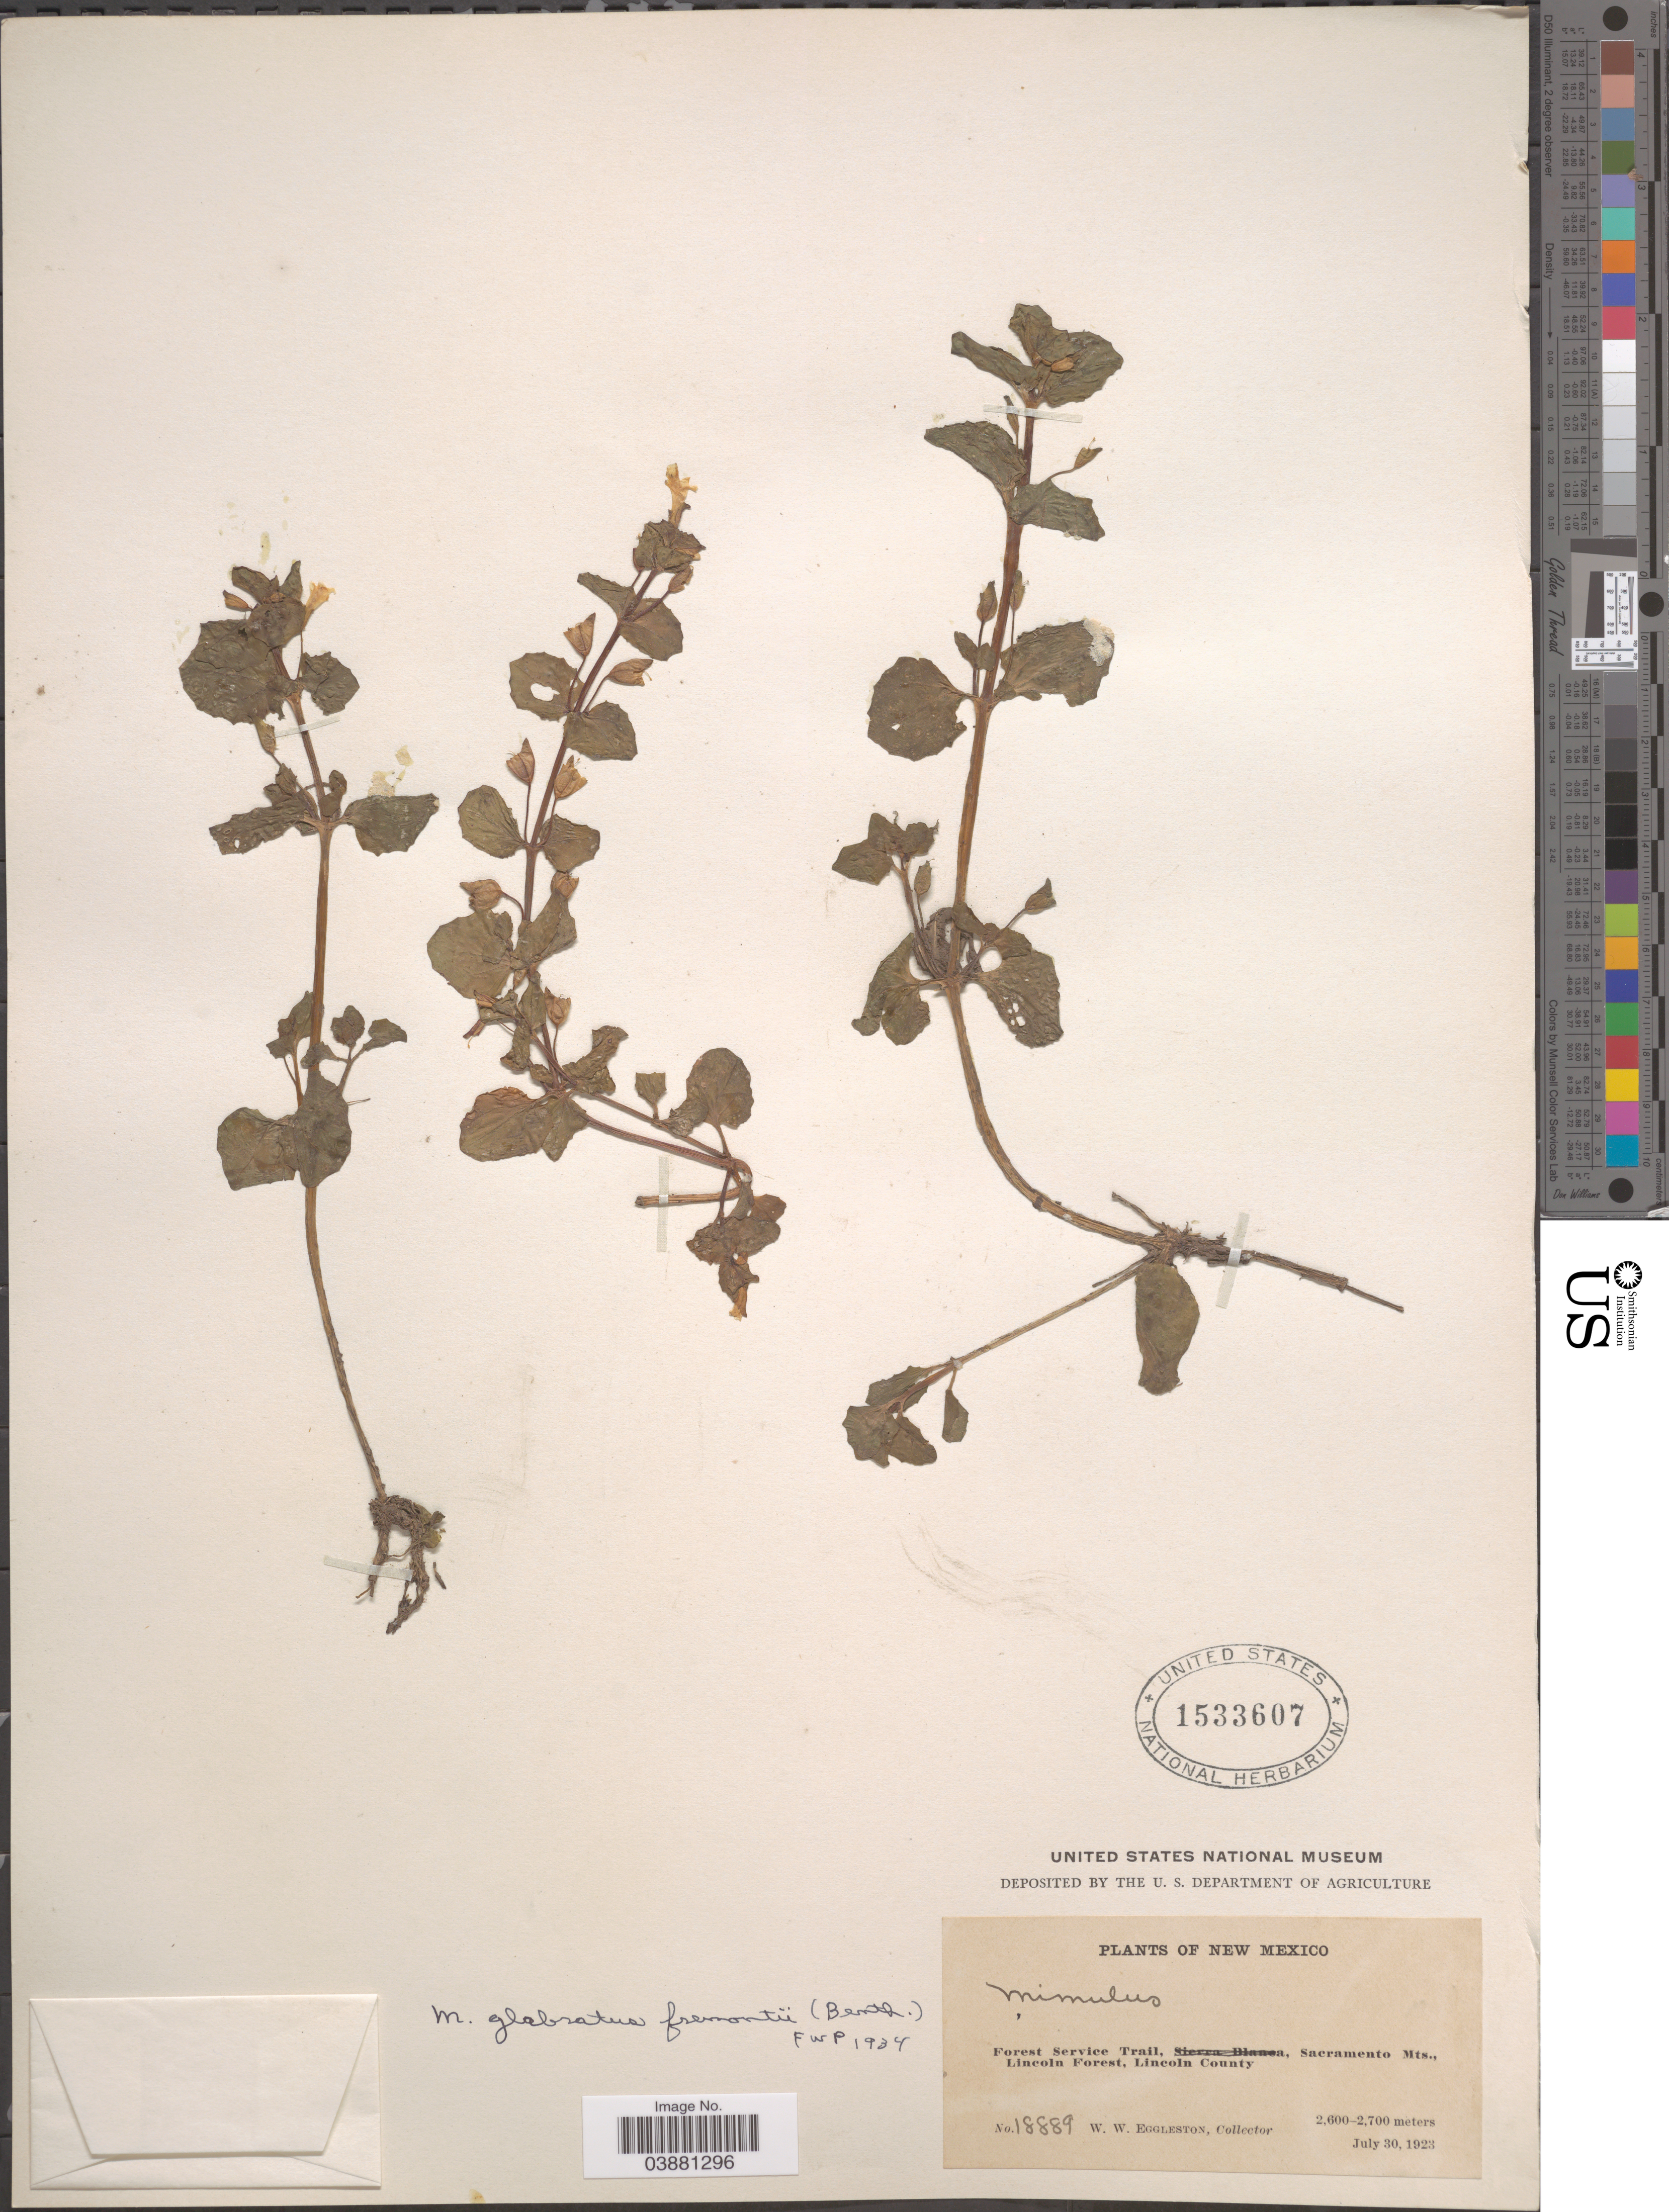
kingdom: Plantae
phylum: Tracheophyta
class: Magnoliopsida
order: Lamiales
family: Phrymaceae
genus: Mimulus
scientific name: Mimulus glabratus var. fremontii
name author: Kunth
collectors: W. W. Eggleston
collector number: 18889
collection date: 1923-07-30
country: United States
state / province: New Mexico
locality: Forest Service Trail, Sacramento Mts., Lincoln Forest, Lincoln County.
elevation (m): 2600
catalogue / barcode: US 1533607